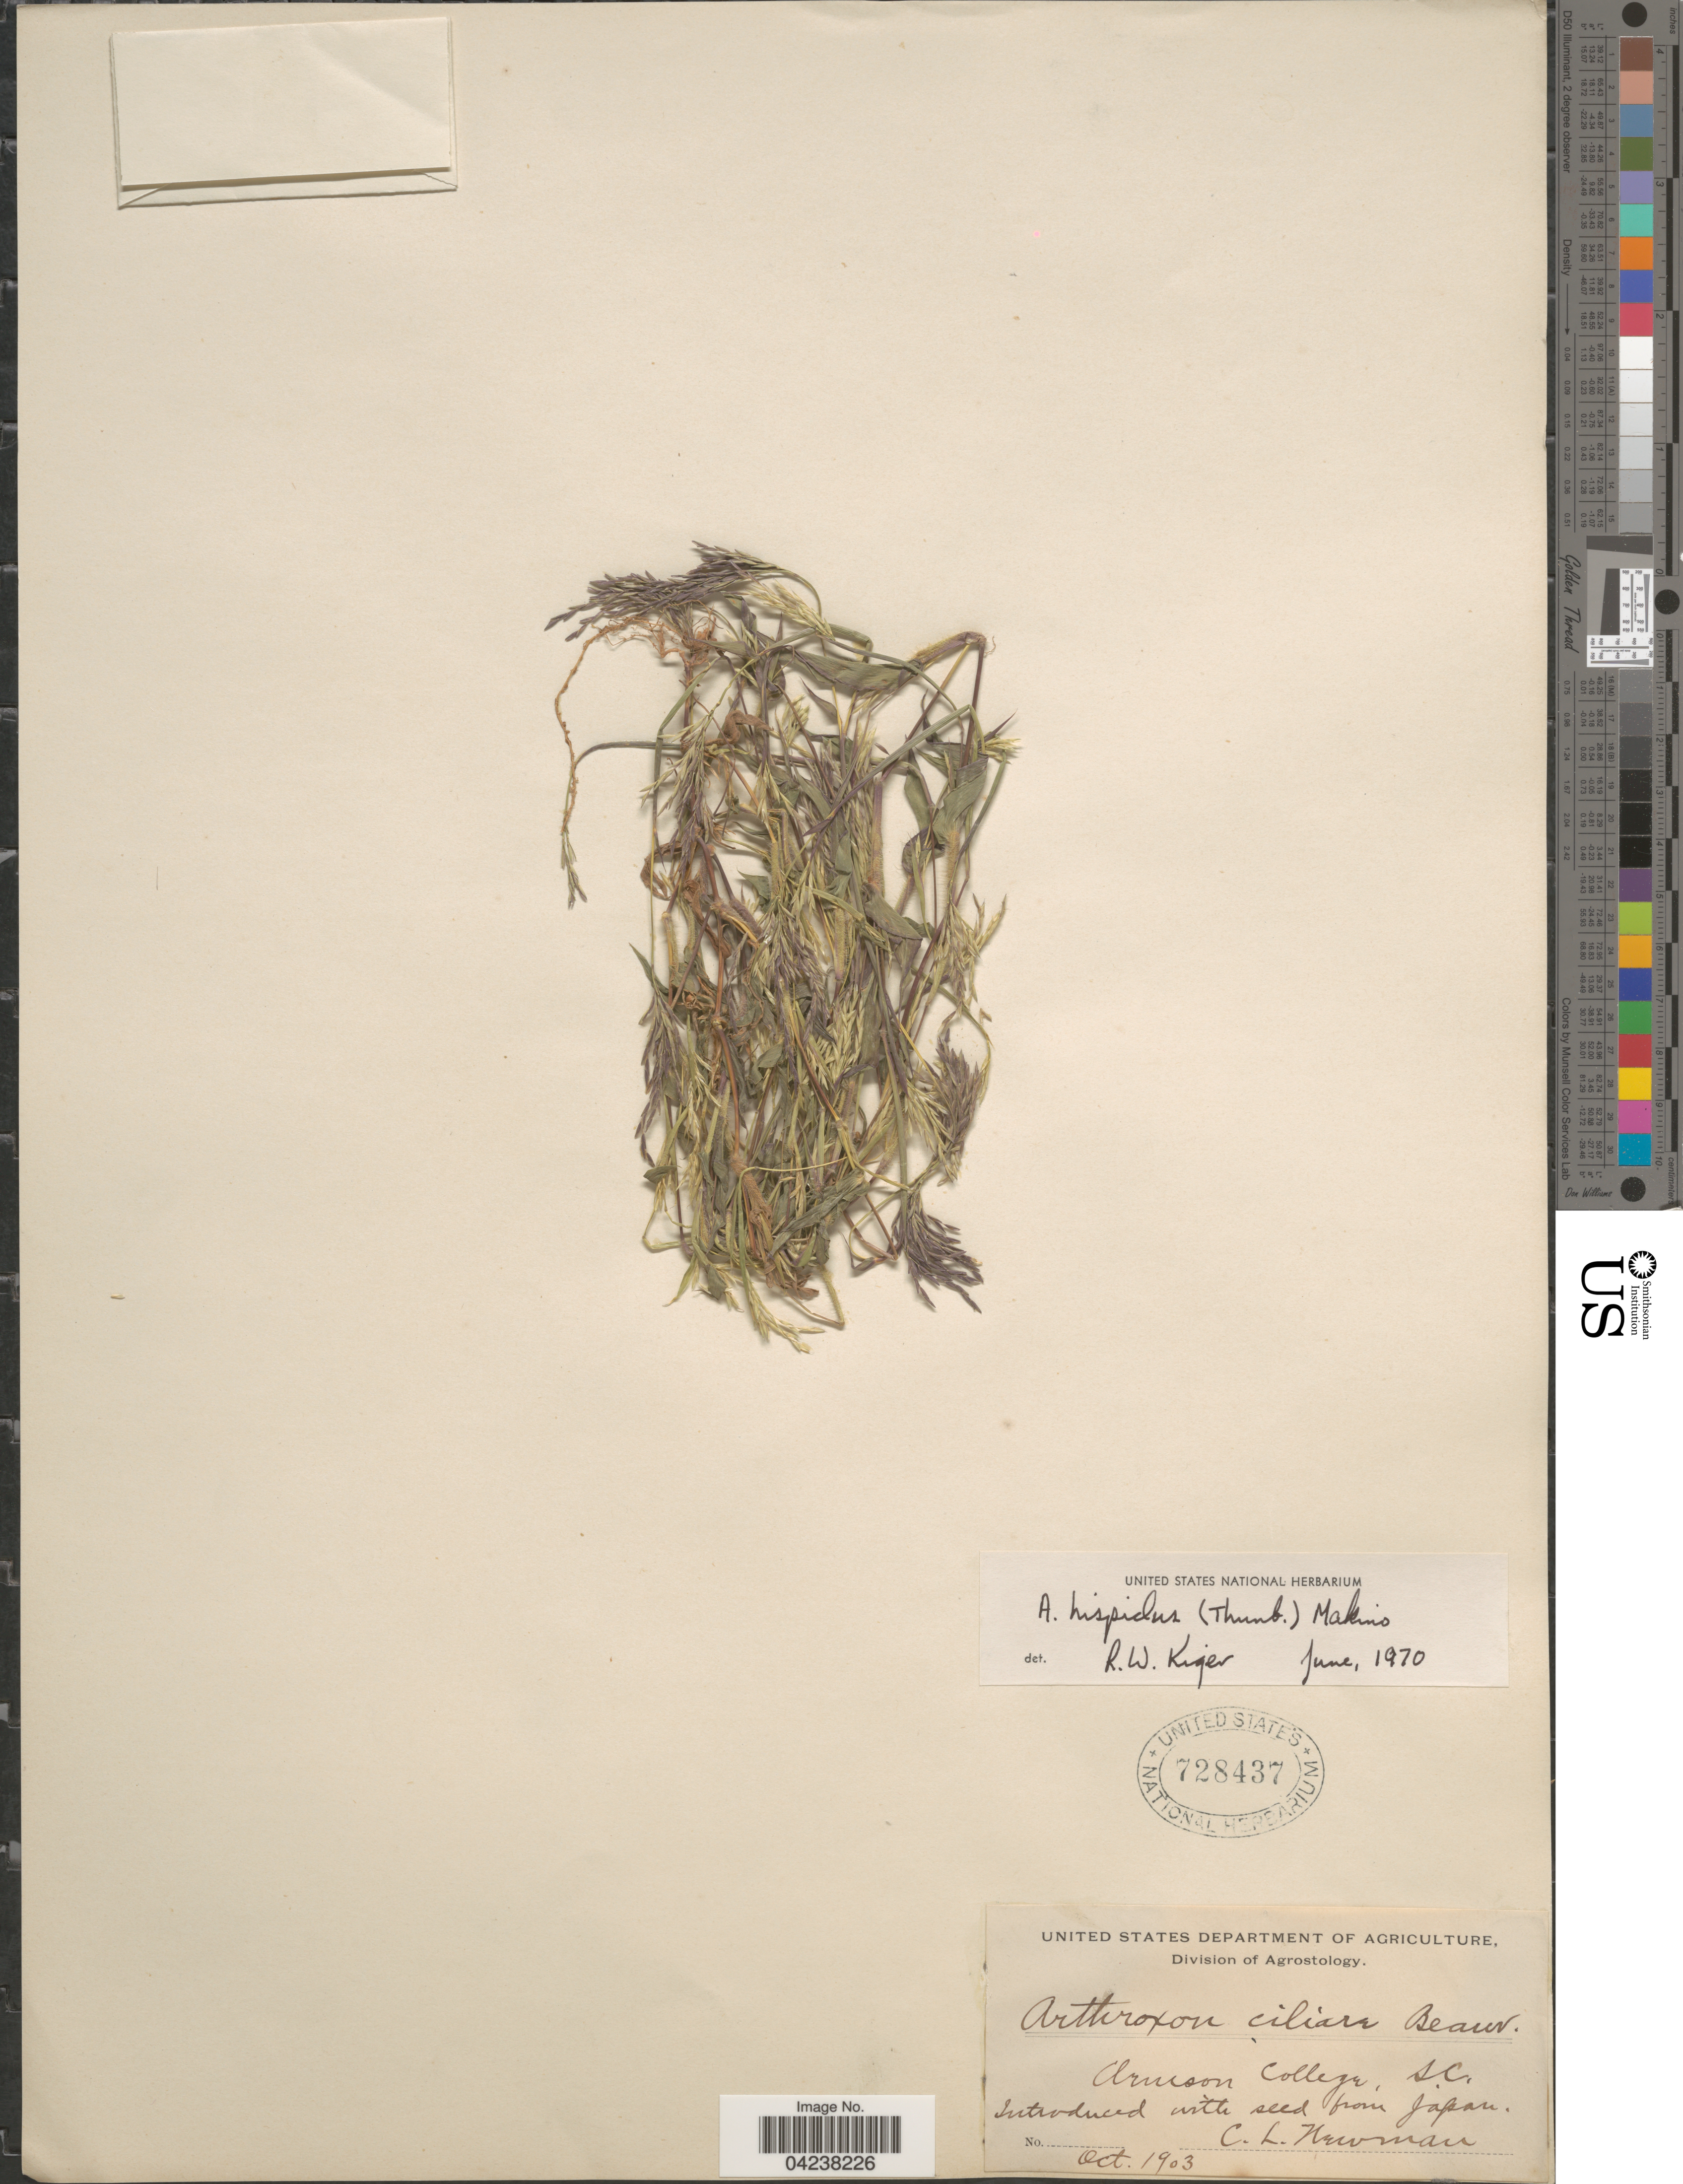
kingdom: Plantae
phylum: Tracheophyta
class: Liliopsida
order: Poales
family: Poaceae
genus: Arthraxon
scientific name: Arthraxon hispidus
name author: (Thunb.) Makino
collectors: C. Newman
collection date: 1903-10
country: United States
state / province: South Carolina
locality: Armson College, S. C.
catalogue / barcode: US 728437